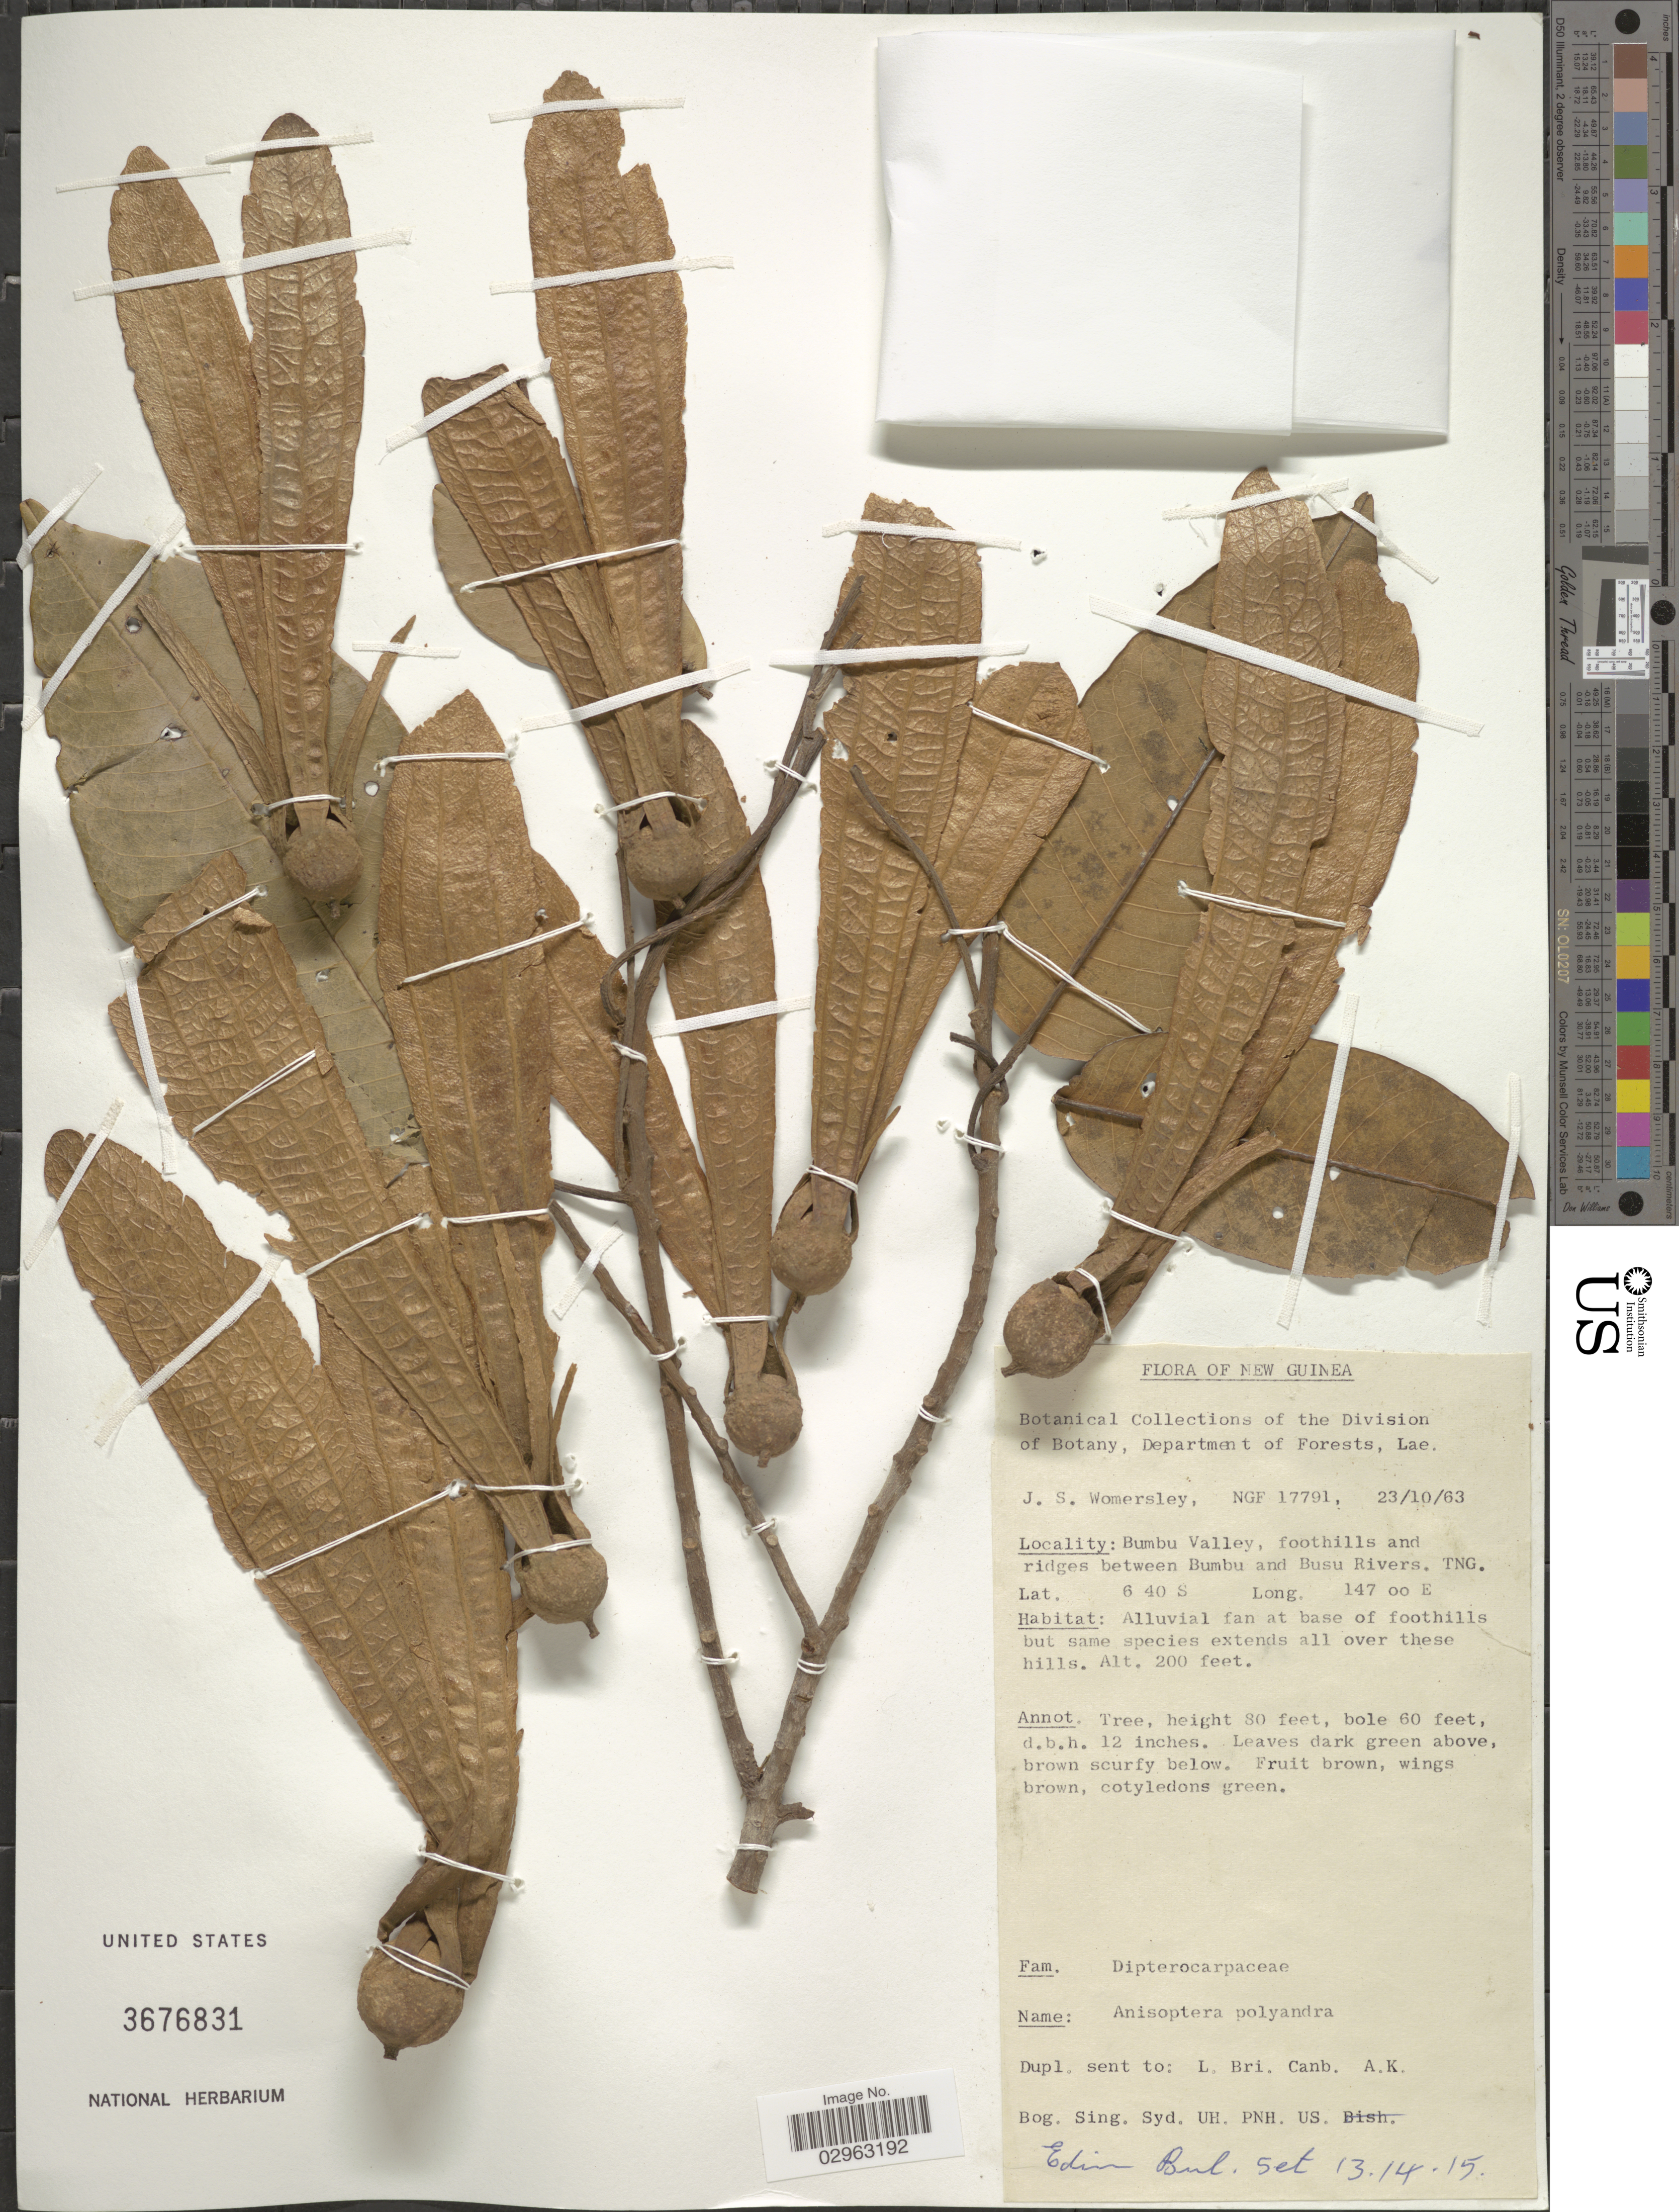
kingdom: Plantae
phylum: Tracheophyta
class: Magnoliopsida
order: Malvales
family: Dipterocarpaceae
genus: Anisoptera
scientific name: Anisoptera thurifera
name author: (Blanco) Blume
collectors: J. S. Womersley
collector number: NGF17791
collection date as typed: Transcribed d/m/y: 23/10/63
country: Papua New Guinea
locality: New Guinea, Bumbu Valley, foothills and ridges between Bumbu and Busu Rivers, TNG.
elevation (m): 61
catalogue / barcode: US 3676831